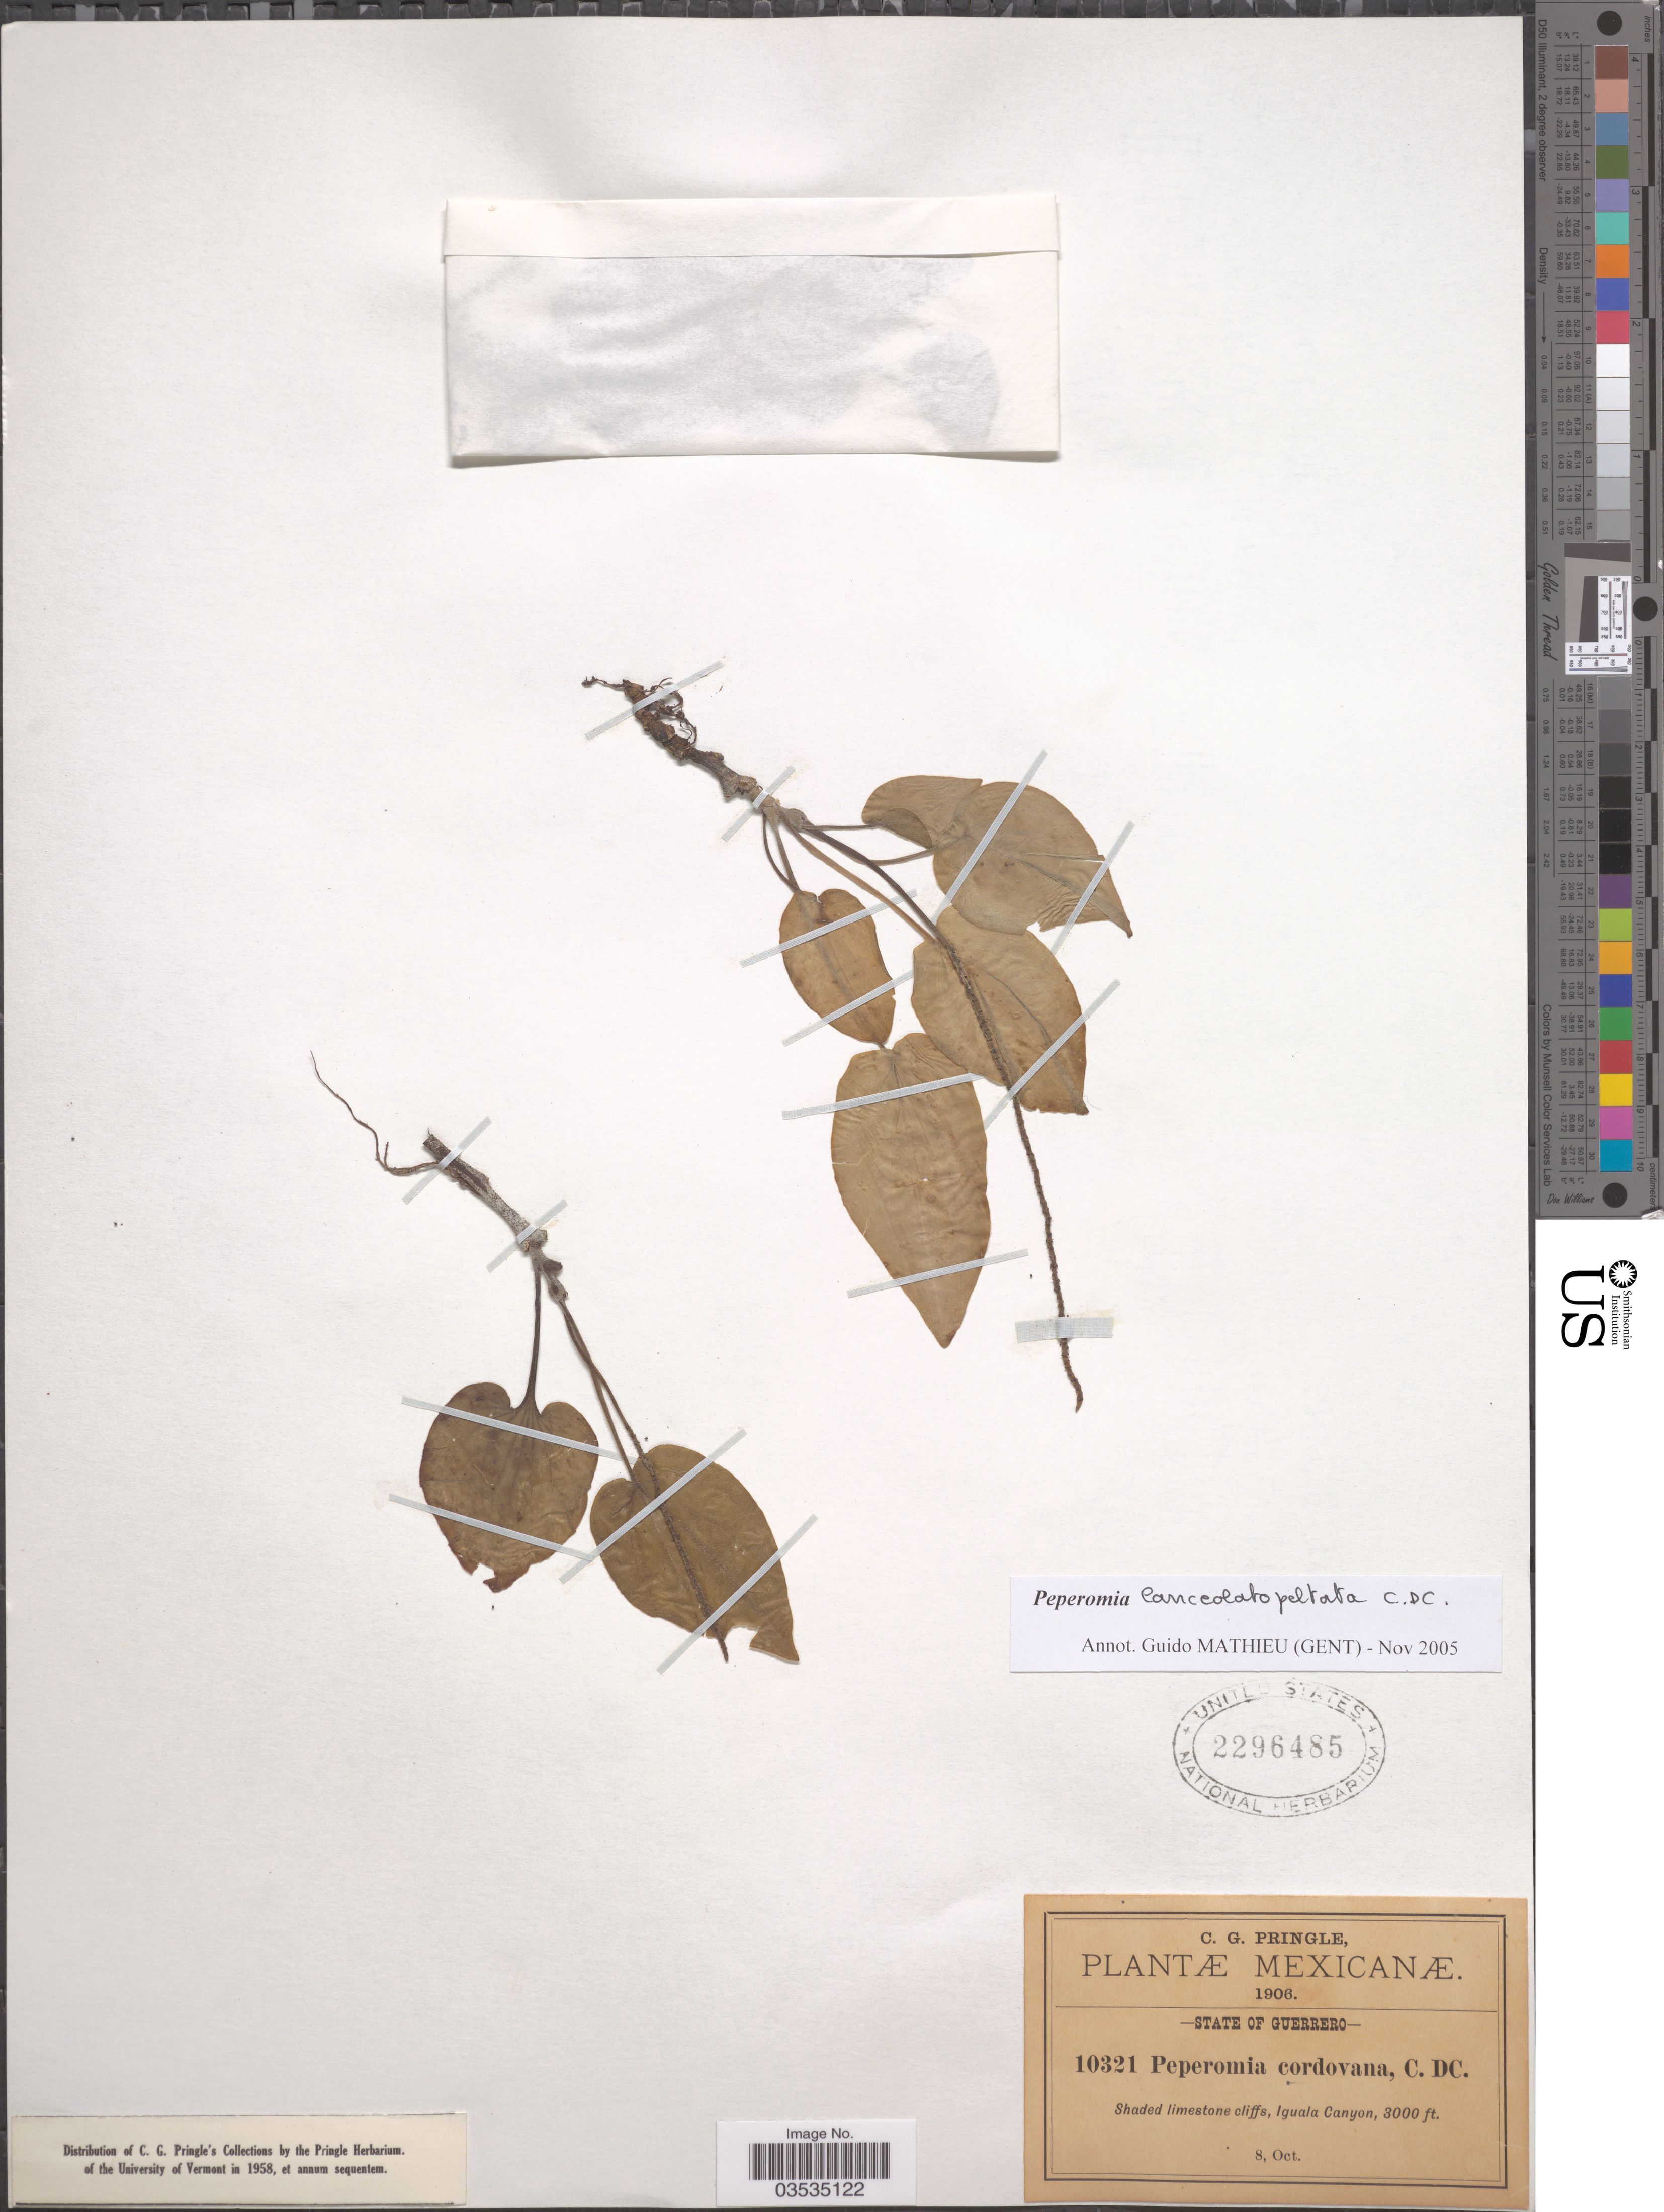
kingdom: Plantae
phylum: Tracheophyta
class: Magnoliopsida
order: Piperales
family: Piperaceae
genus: Peperomia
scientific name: Peperomia lanceolatopeltata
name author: C. DC.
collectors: C. G. Pringle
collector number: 10321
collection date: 1906-10-08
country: Mexico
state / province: Guerrero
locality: Iguala Canyon.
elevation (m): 914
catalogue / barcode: US 2296485